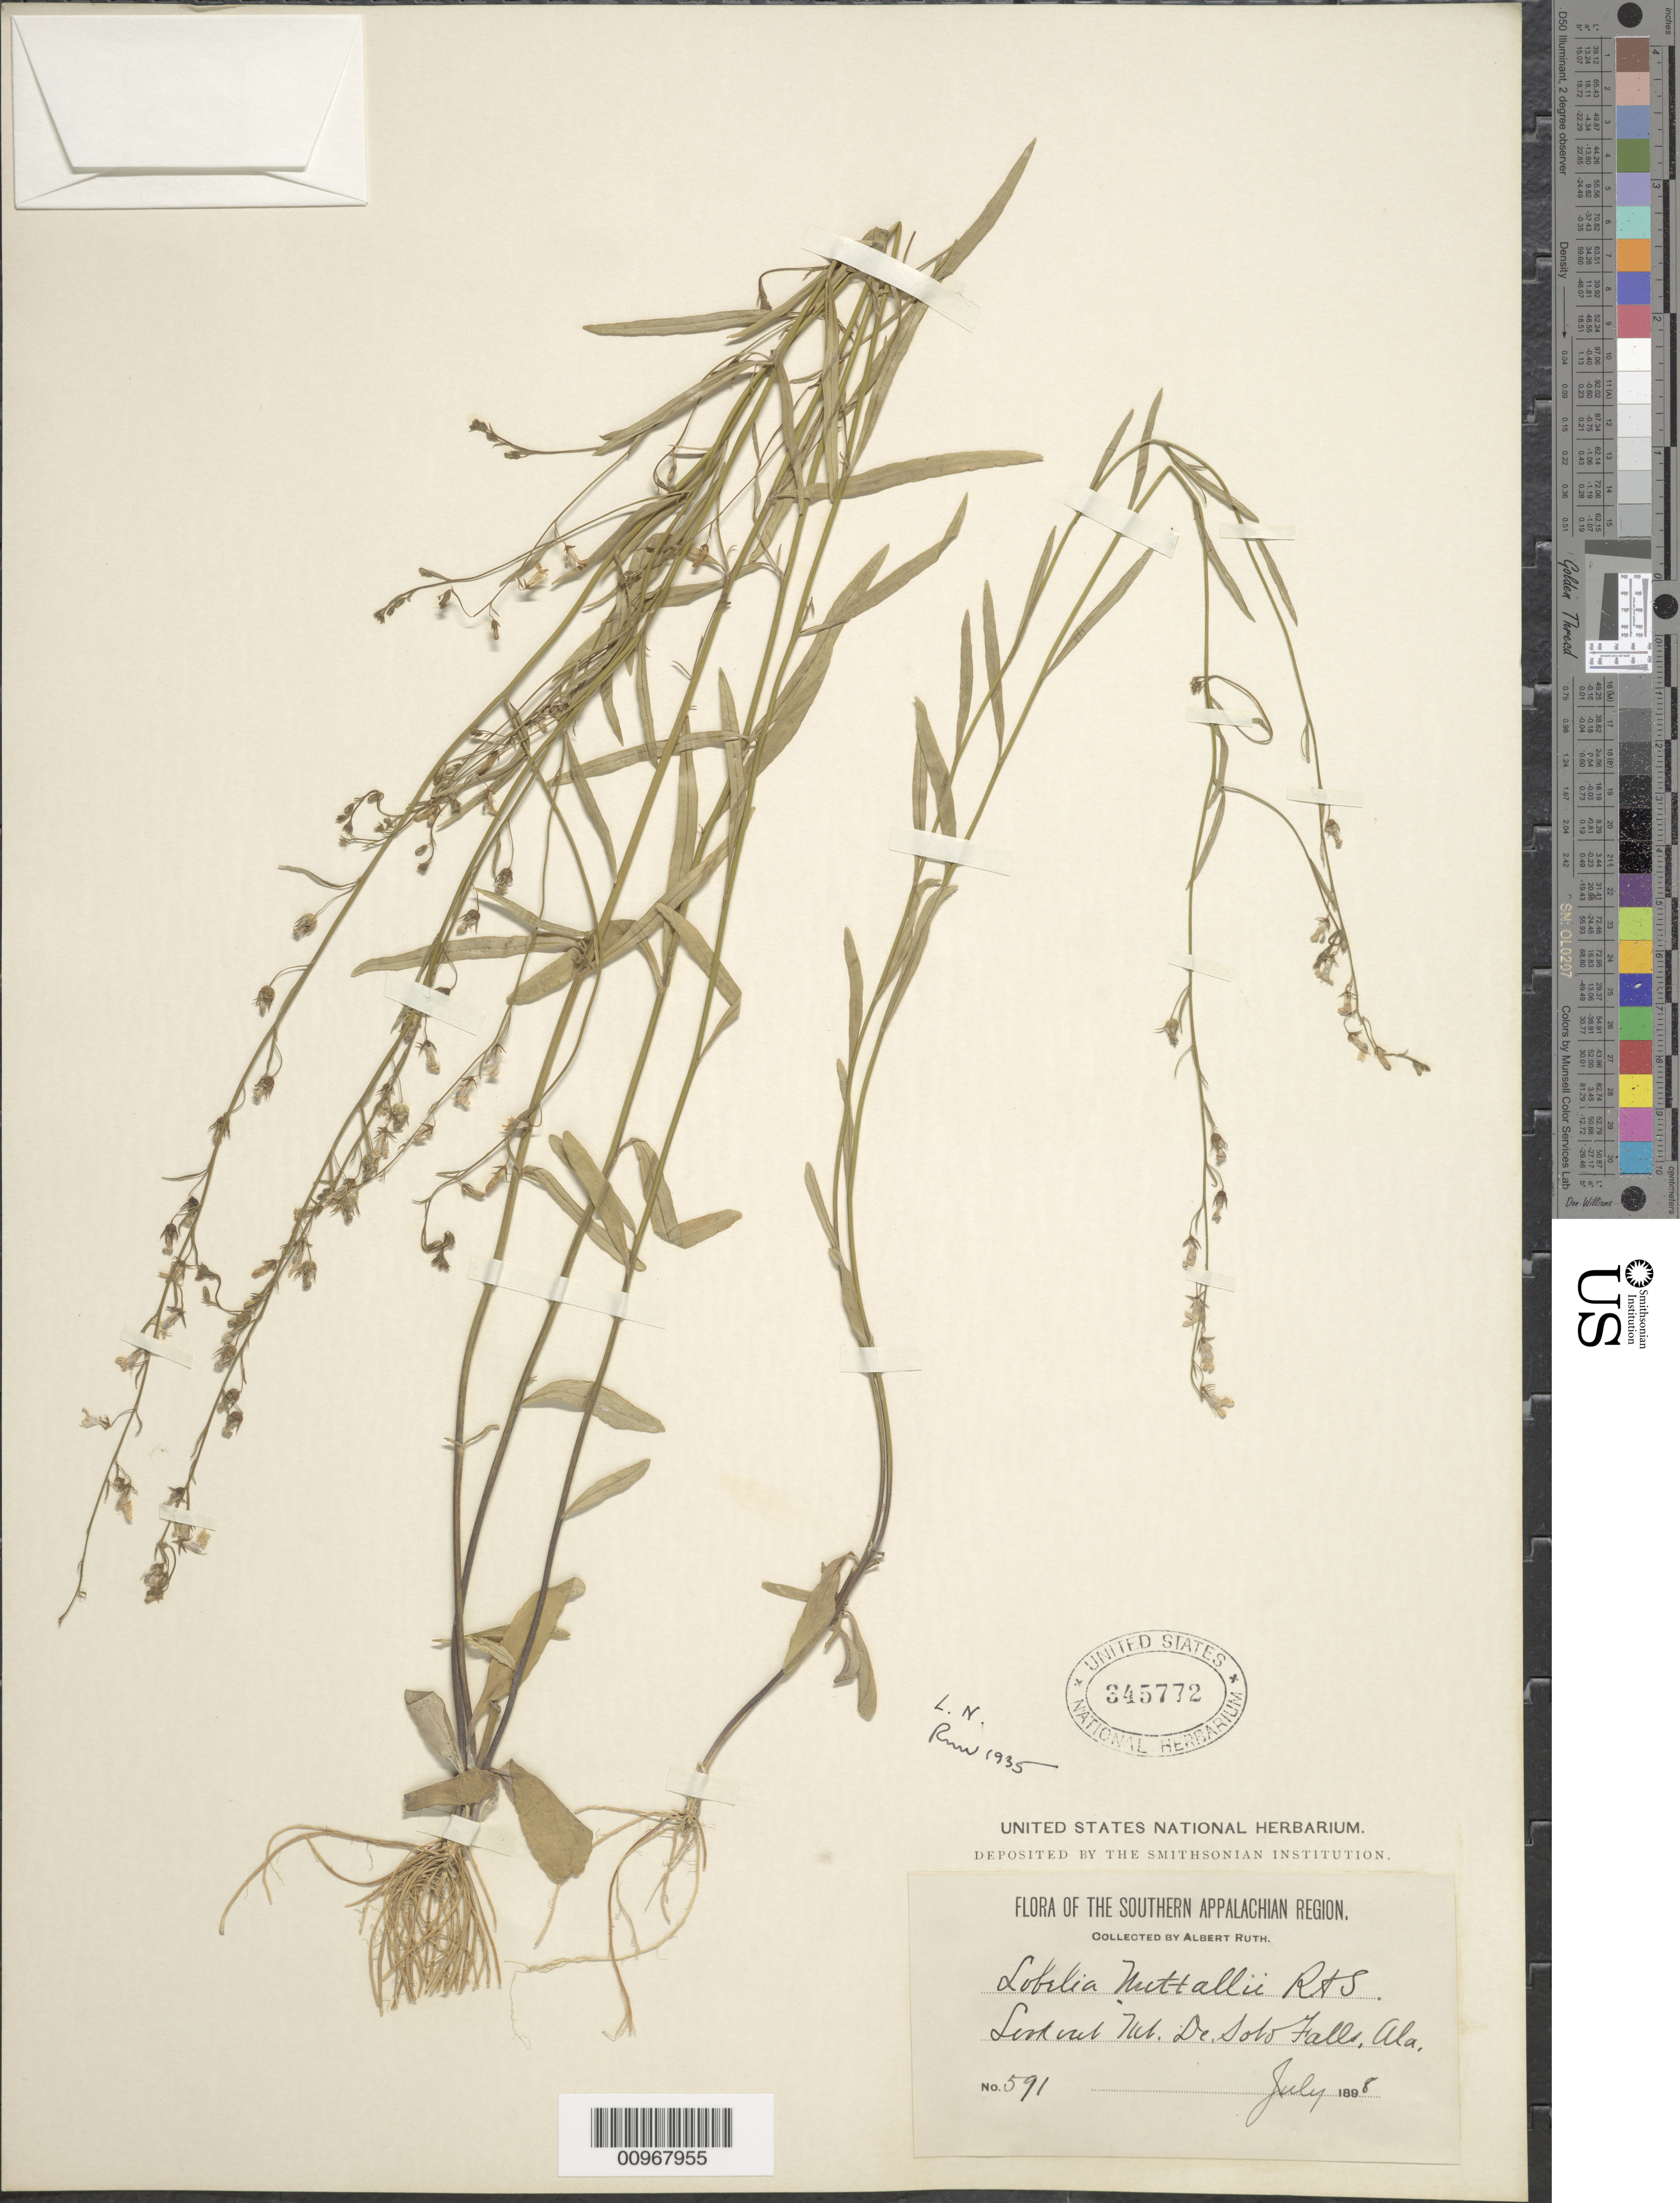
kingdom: Plantae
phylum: Tracheophyta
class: Magnoliopsida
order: Asterales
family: Campanulaceae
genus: Lobelia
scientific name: Lobelia nuttallii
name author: Schult.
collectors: A. Ruth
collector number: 591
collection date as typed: Jul 1898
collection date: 1898-07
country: United States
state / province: Alabama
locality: Lookout Mt., DeSoto Falls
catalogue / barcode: US 345772